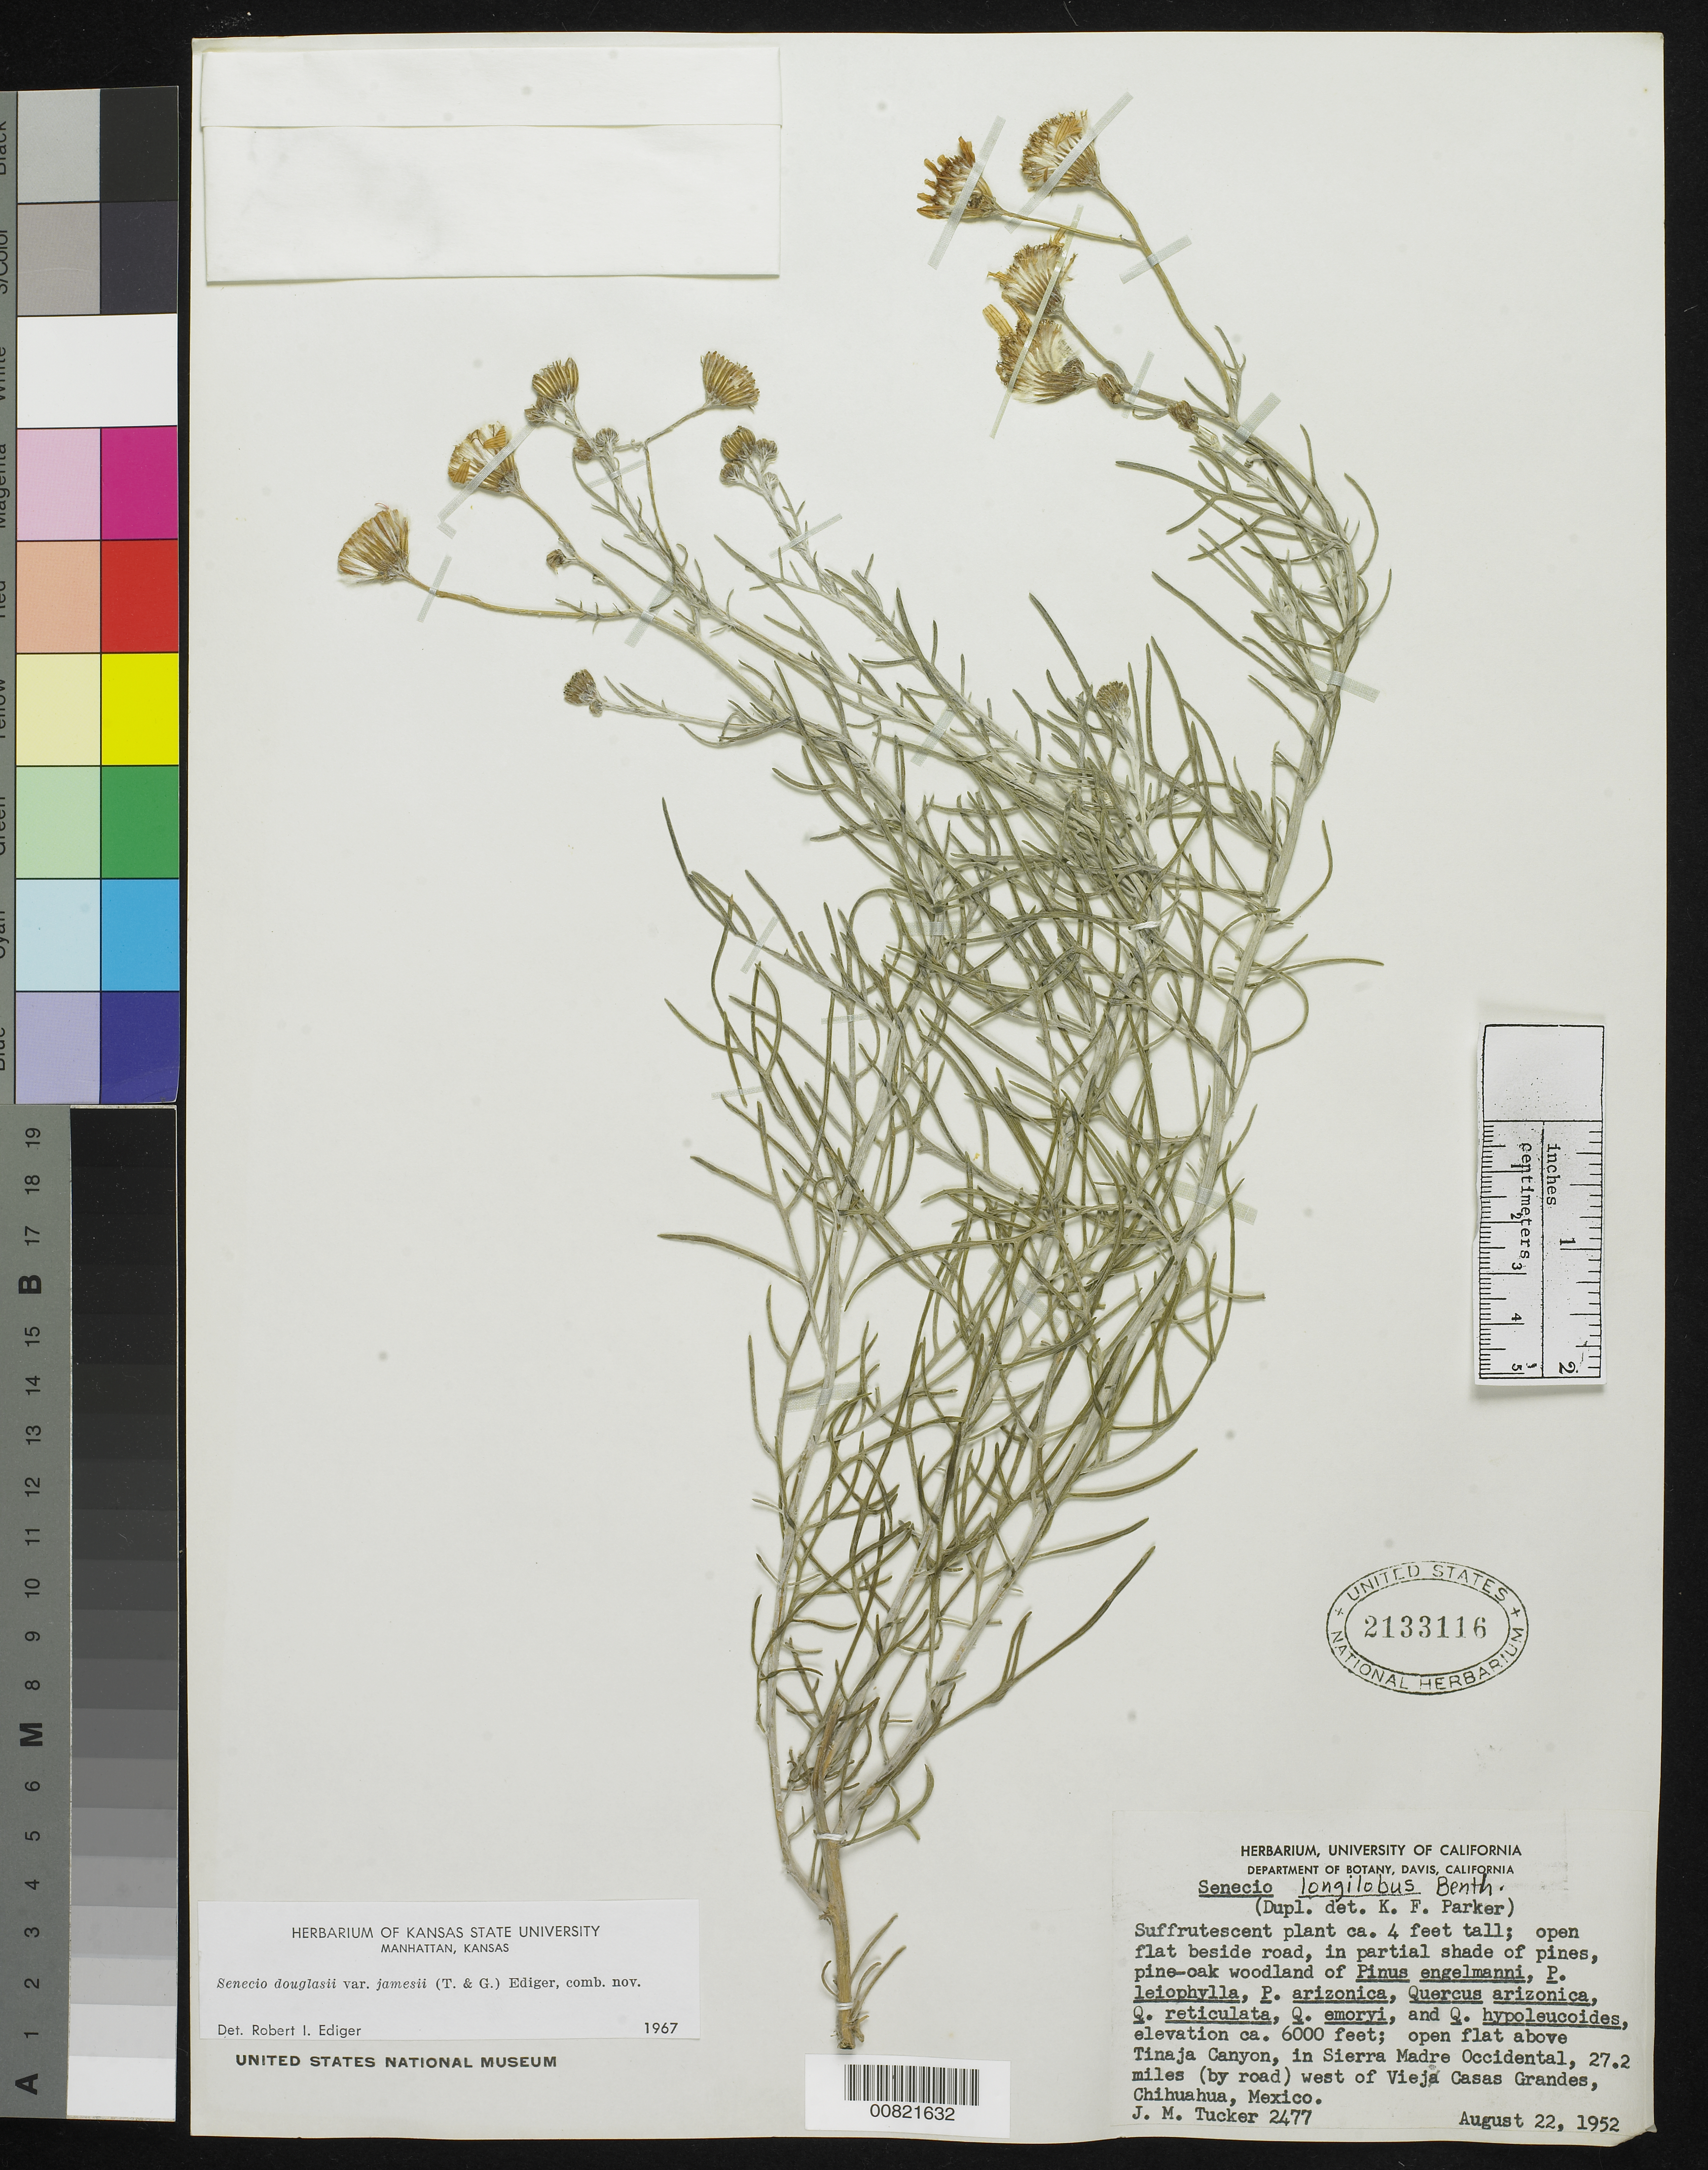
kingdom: Plantae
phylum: Tracheophyta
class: Magnoliopsida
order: Asterales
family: Asteraceae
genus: Senecio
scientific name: Senecio flaccidus var. flaccidus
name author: Less.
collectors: J. M. Tucker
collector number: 2477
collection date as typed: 22 Aug 1952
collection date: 1952-08-22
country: Mexico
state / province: Chihuahua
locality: Open flat above Tinaja Canyon, beside road. Sierra Madre Occidental, 27.2 miles (by road) west of Viejo Casas Grandes, Chihuahua.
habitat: In partial shade of Pine-Oak woodland. P. engelmanni, P. leiophylla, P. arizonica, Q. arizonica, Q. reticulata, Q. emoryi and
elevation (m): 1829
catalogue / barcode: US 2133116